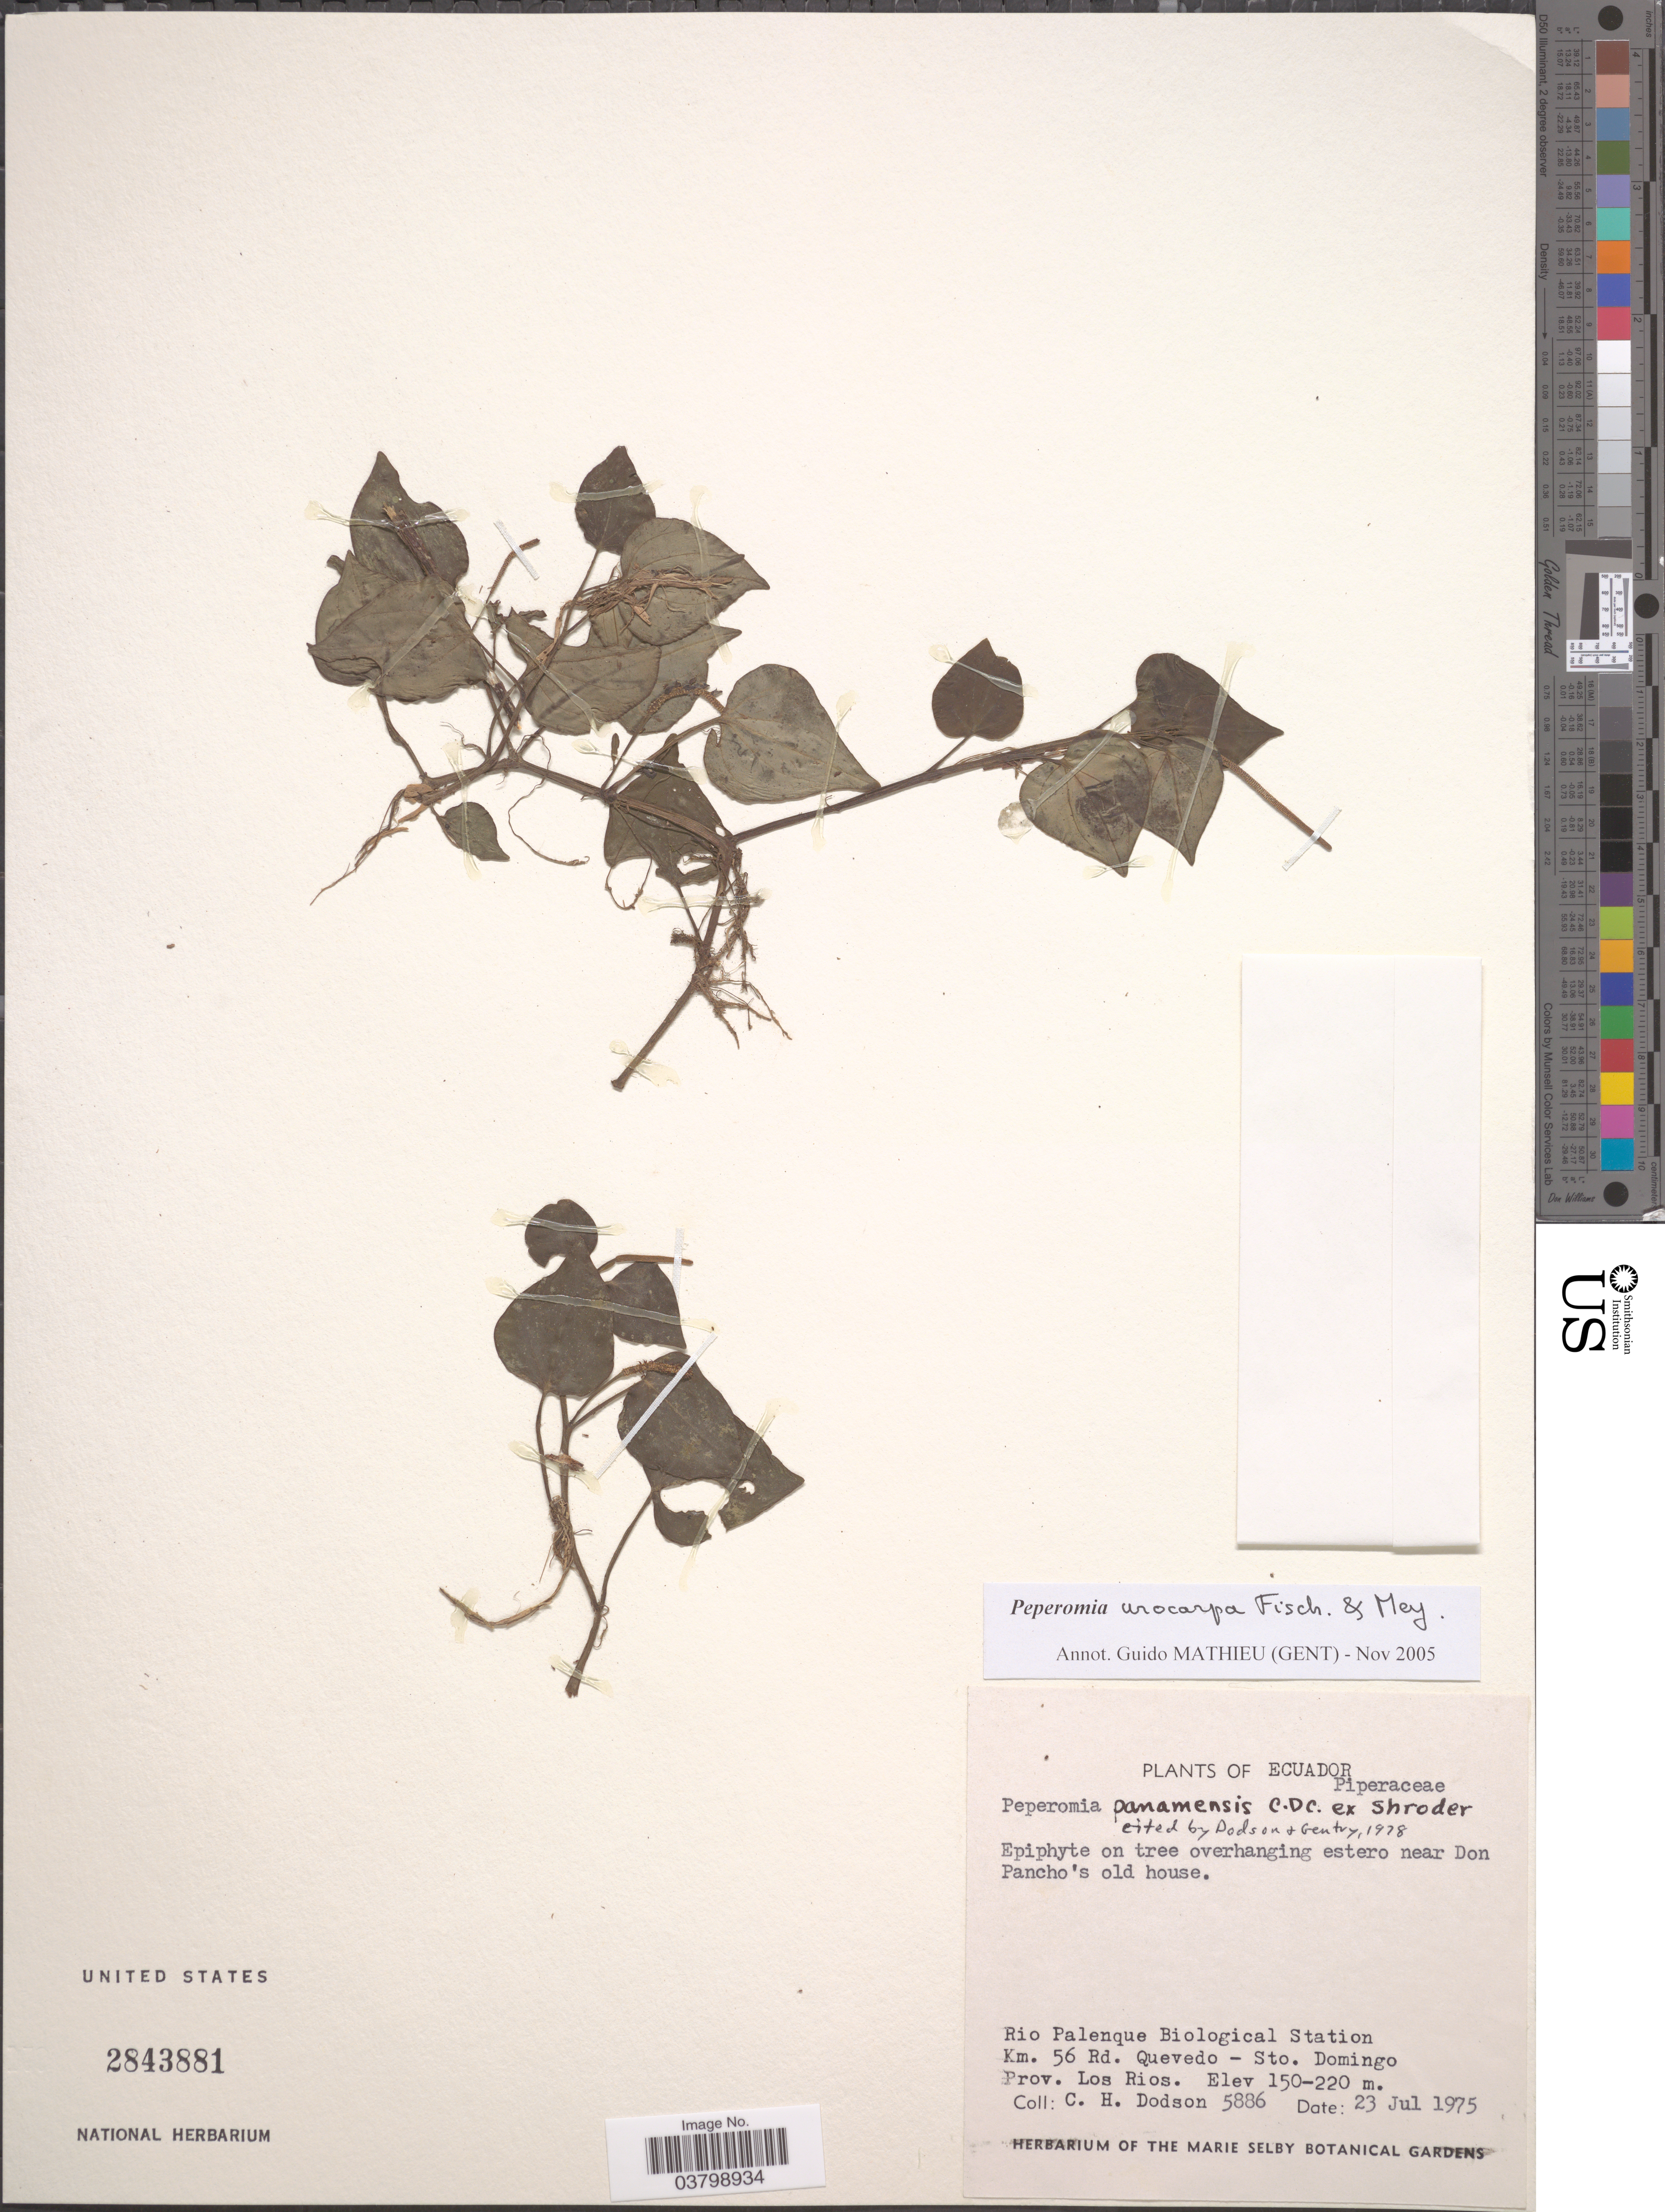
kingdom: Plantae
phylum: Tracheophyta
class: Magnoliopsida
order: Piperales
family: Piperaceae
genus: Peperomia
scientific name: Peperomia urocarpa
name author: Fisch. & C.A. Mey.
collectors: C. H. Dodson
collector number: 5886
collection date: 1975-07-23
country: Ecuador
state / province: Los Ríos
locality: Near Don Pancho's old house. Rio Palenque Biological Station Km. 56 Rd. Quevedo - Sto. Domingo.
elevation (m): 150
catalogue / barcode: US 2843881